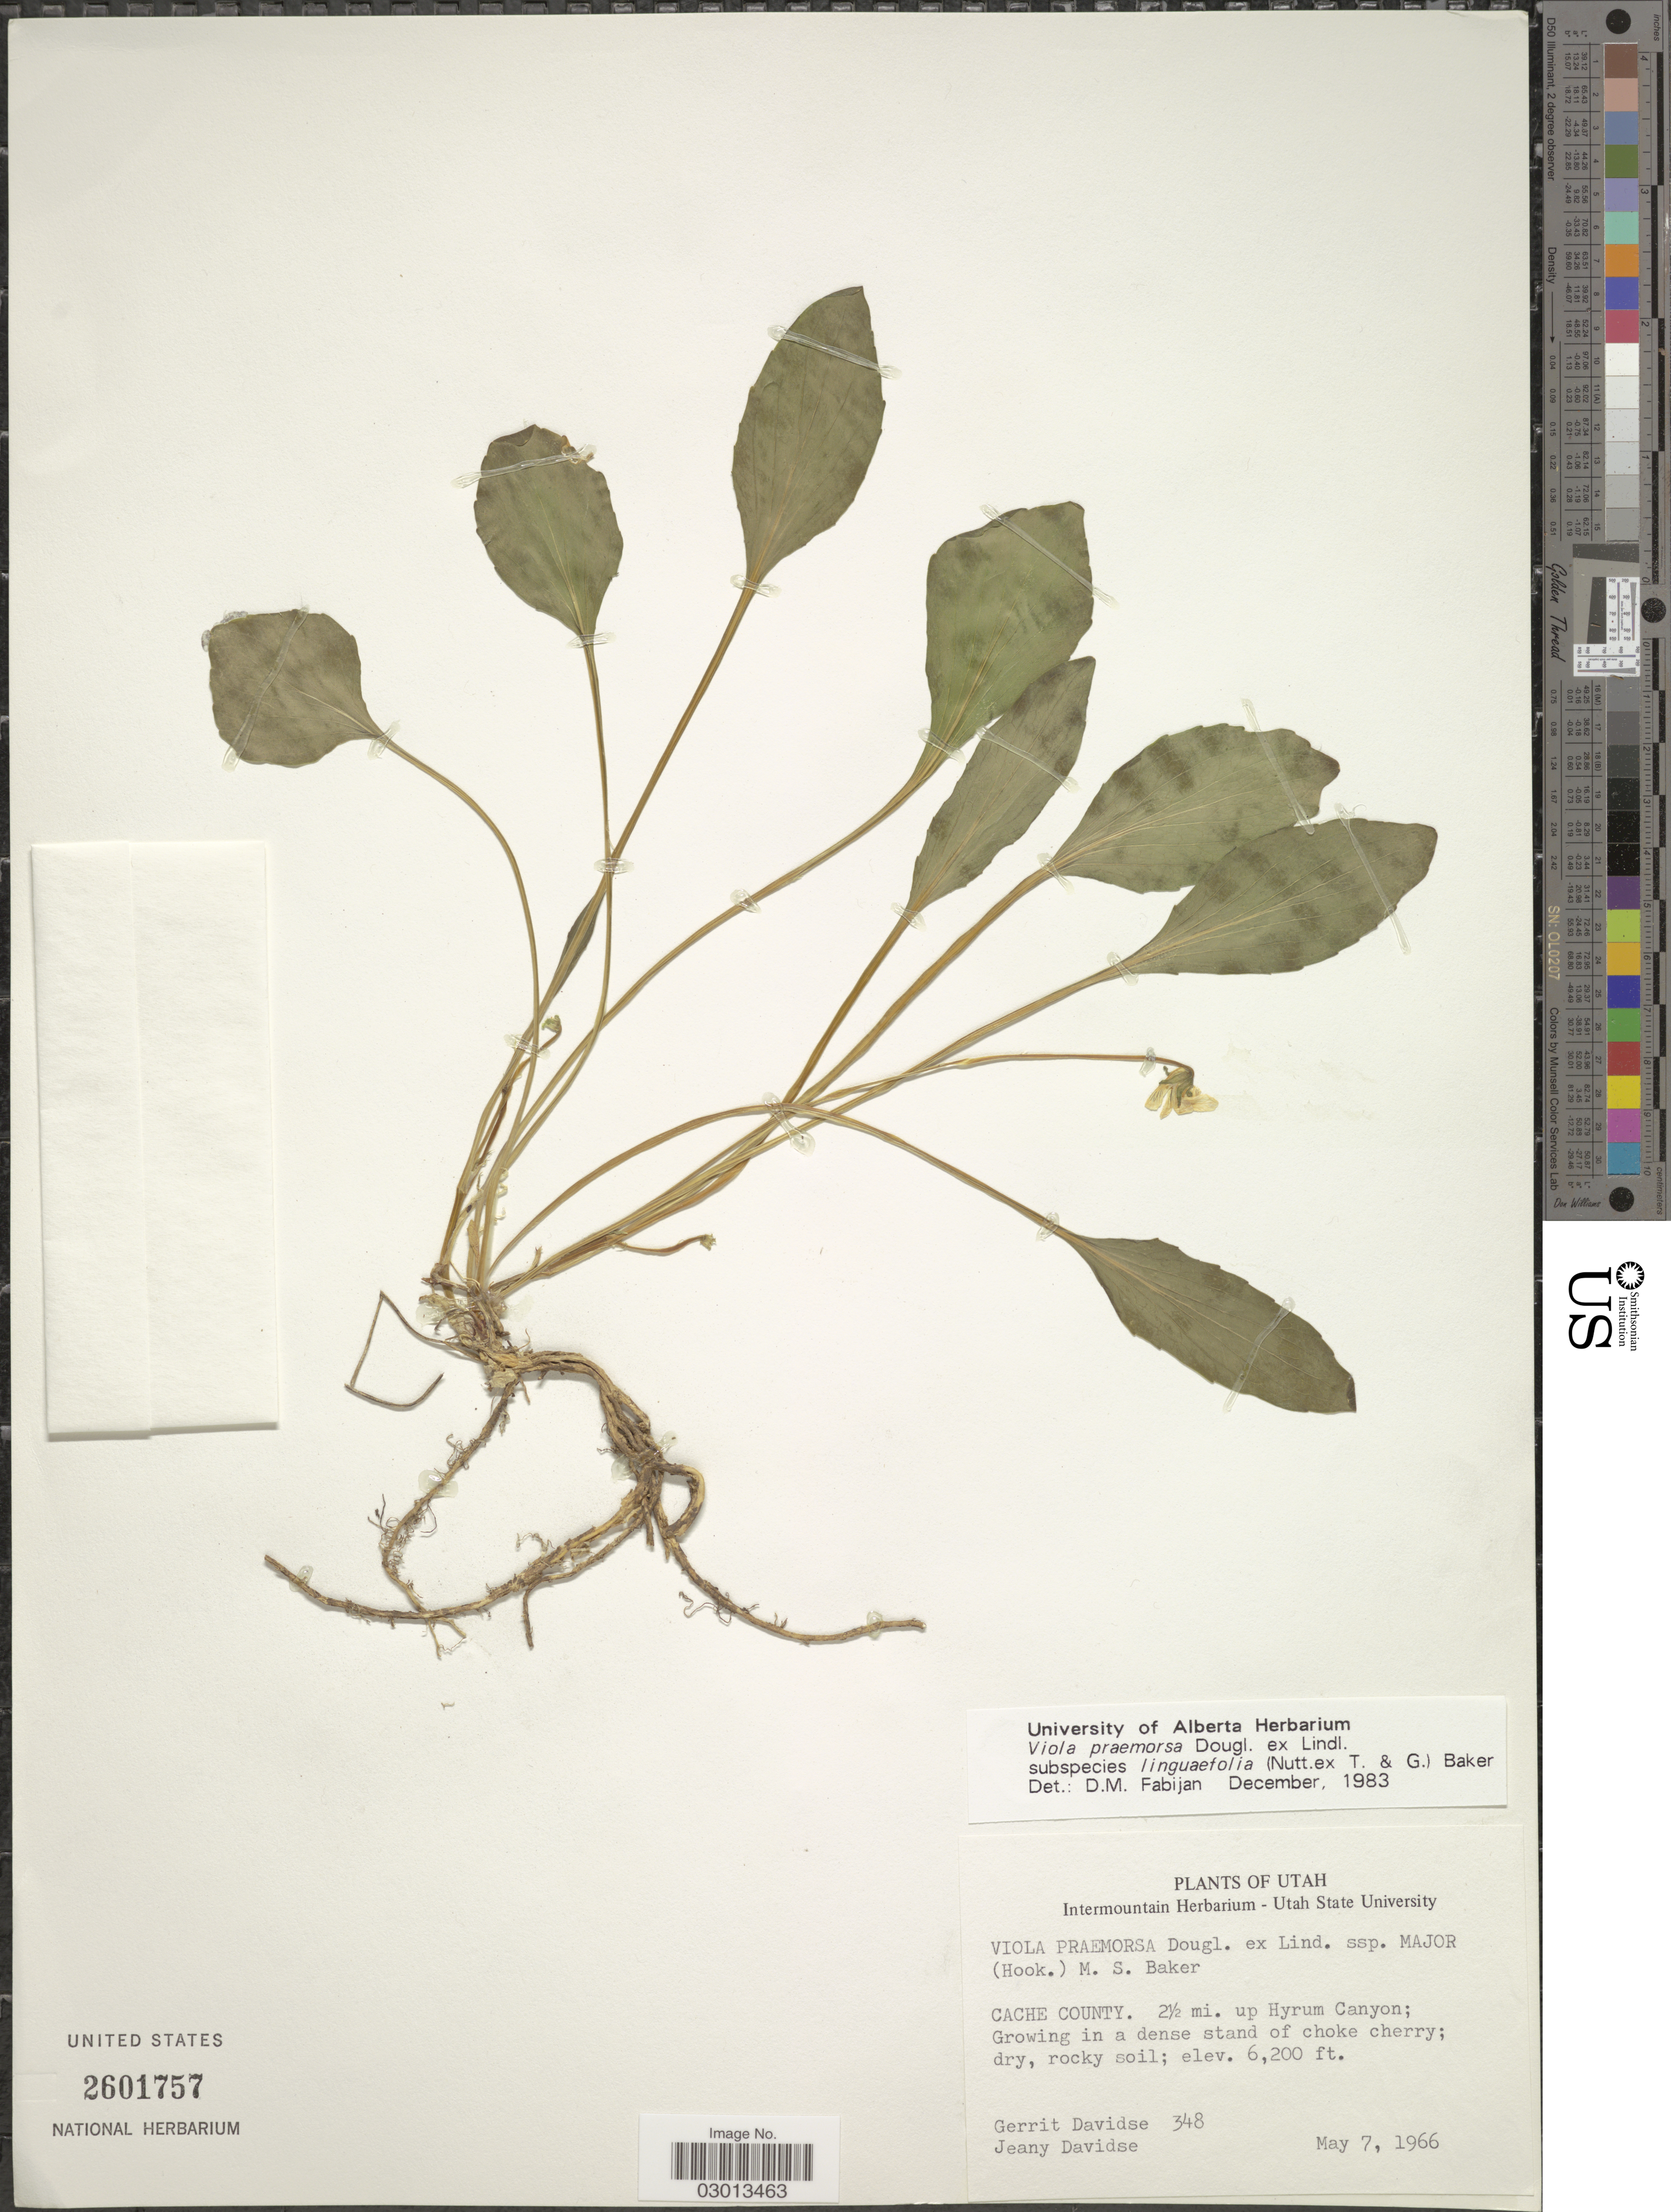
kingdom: Plantae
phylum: Tracheophyta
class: Magnoliopsida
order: Malpighiales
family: Violaceae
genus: Viola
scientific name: Viola praemorsa subsp. linguifolia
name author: (Nutt.) M.S. Baker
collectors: G. Davidse & J. Davidse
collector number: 348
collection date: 1966-05-07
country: United States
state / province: Utah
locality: Cache County. 2½ mi. up Hyrum Canyon.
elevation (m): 1890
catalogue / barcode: US 2601757